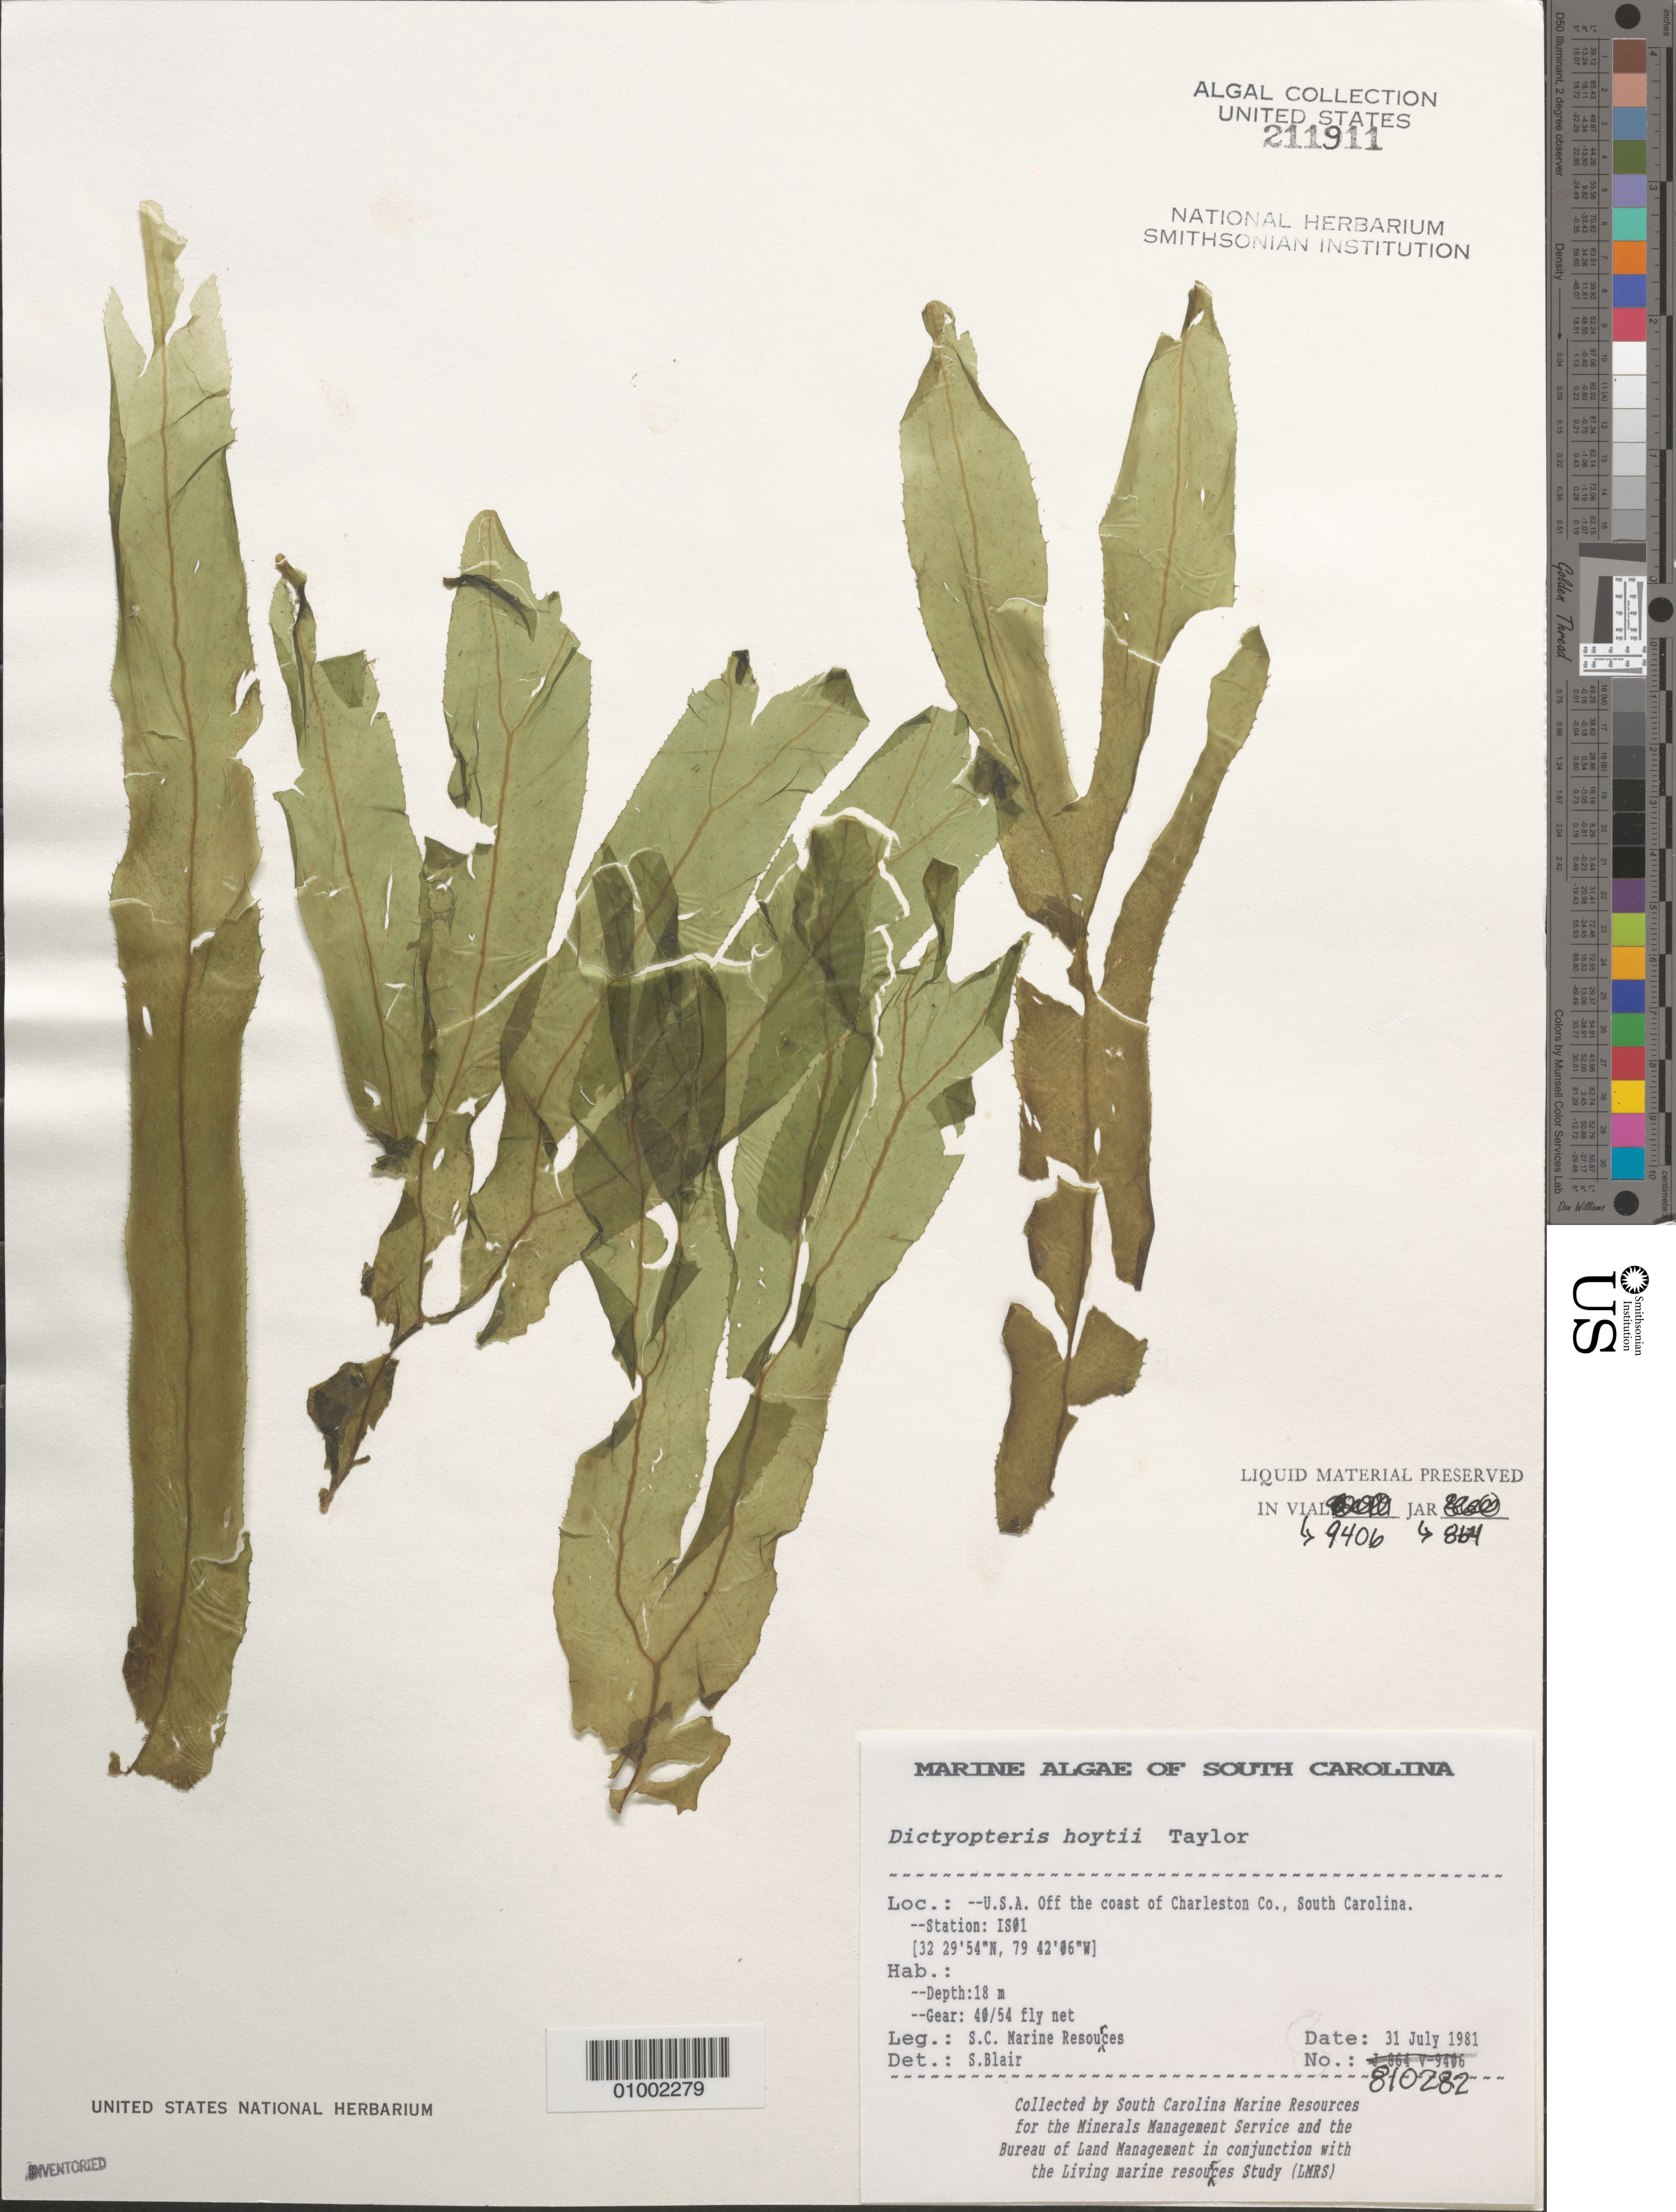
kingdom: Chromista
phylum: Ochrophyta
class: Phaeophyceae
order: Dictyotales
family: Dictyotaceae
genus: Dictyopteris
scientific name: Dictyopteris hoytii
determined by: Blair, S. M.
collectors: South Carolina Marine Resources for BLM/MMS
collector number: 810282 (Station IS01)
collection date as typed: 31 Jul 1981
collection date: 1981-07-31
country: United States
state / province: South Carolina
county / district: Charleston County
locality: Off coast of Charleston County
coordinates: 32 29'54"N, 79 42'06"W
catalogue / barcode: US 211911